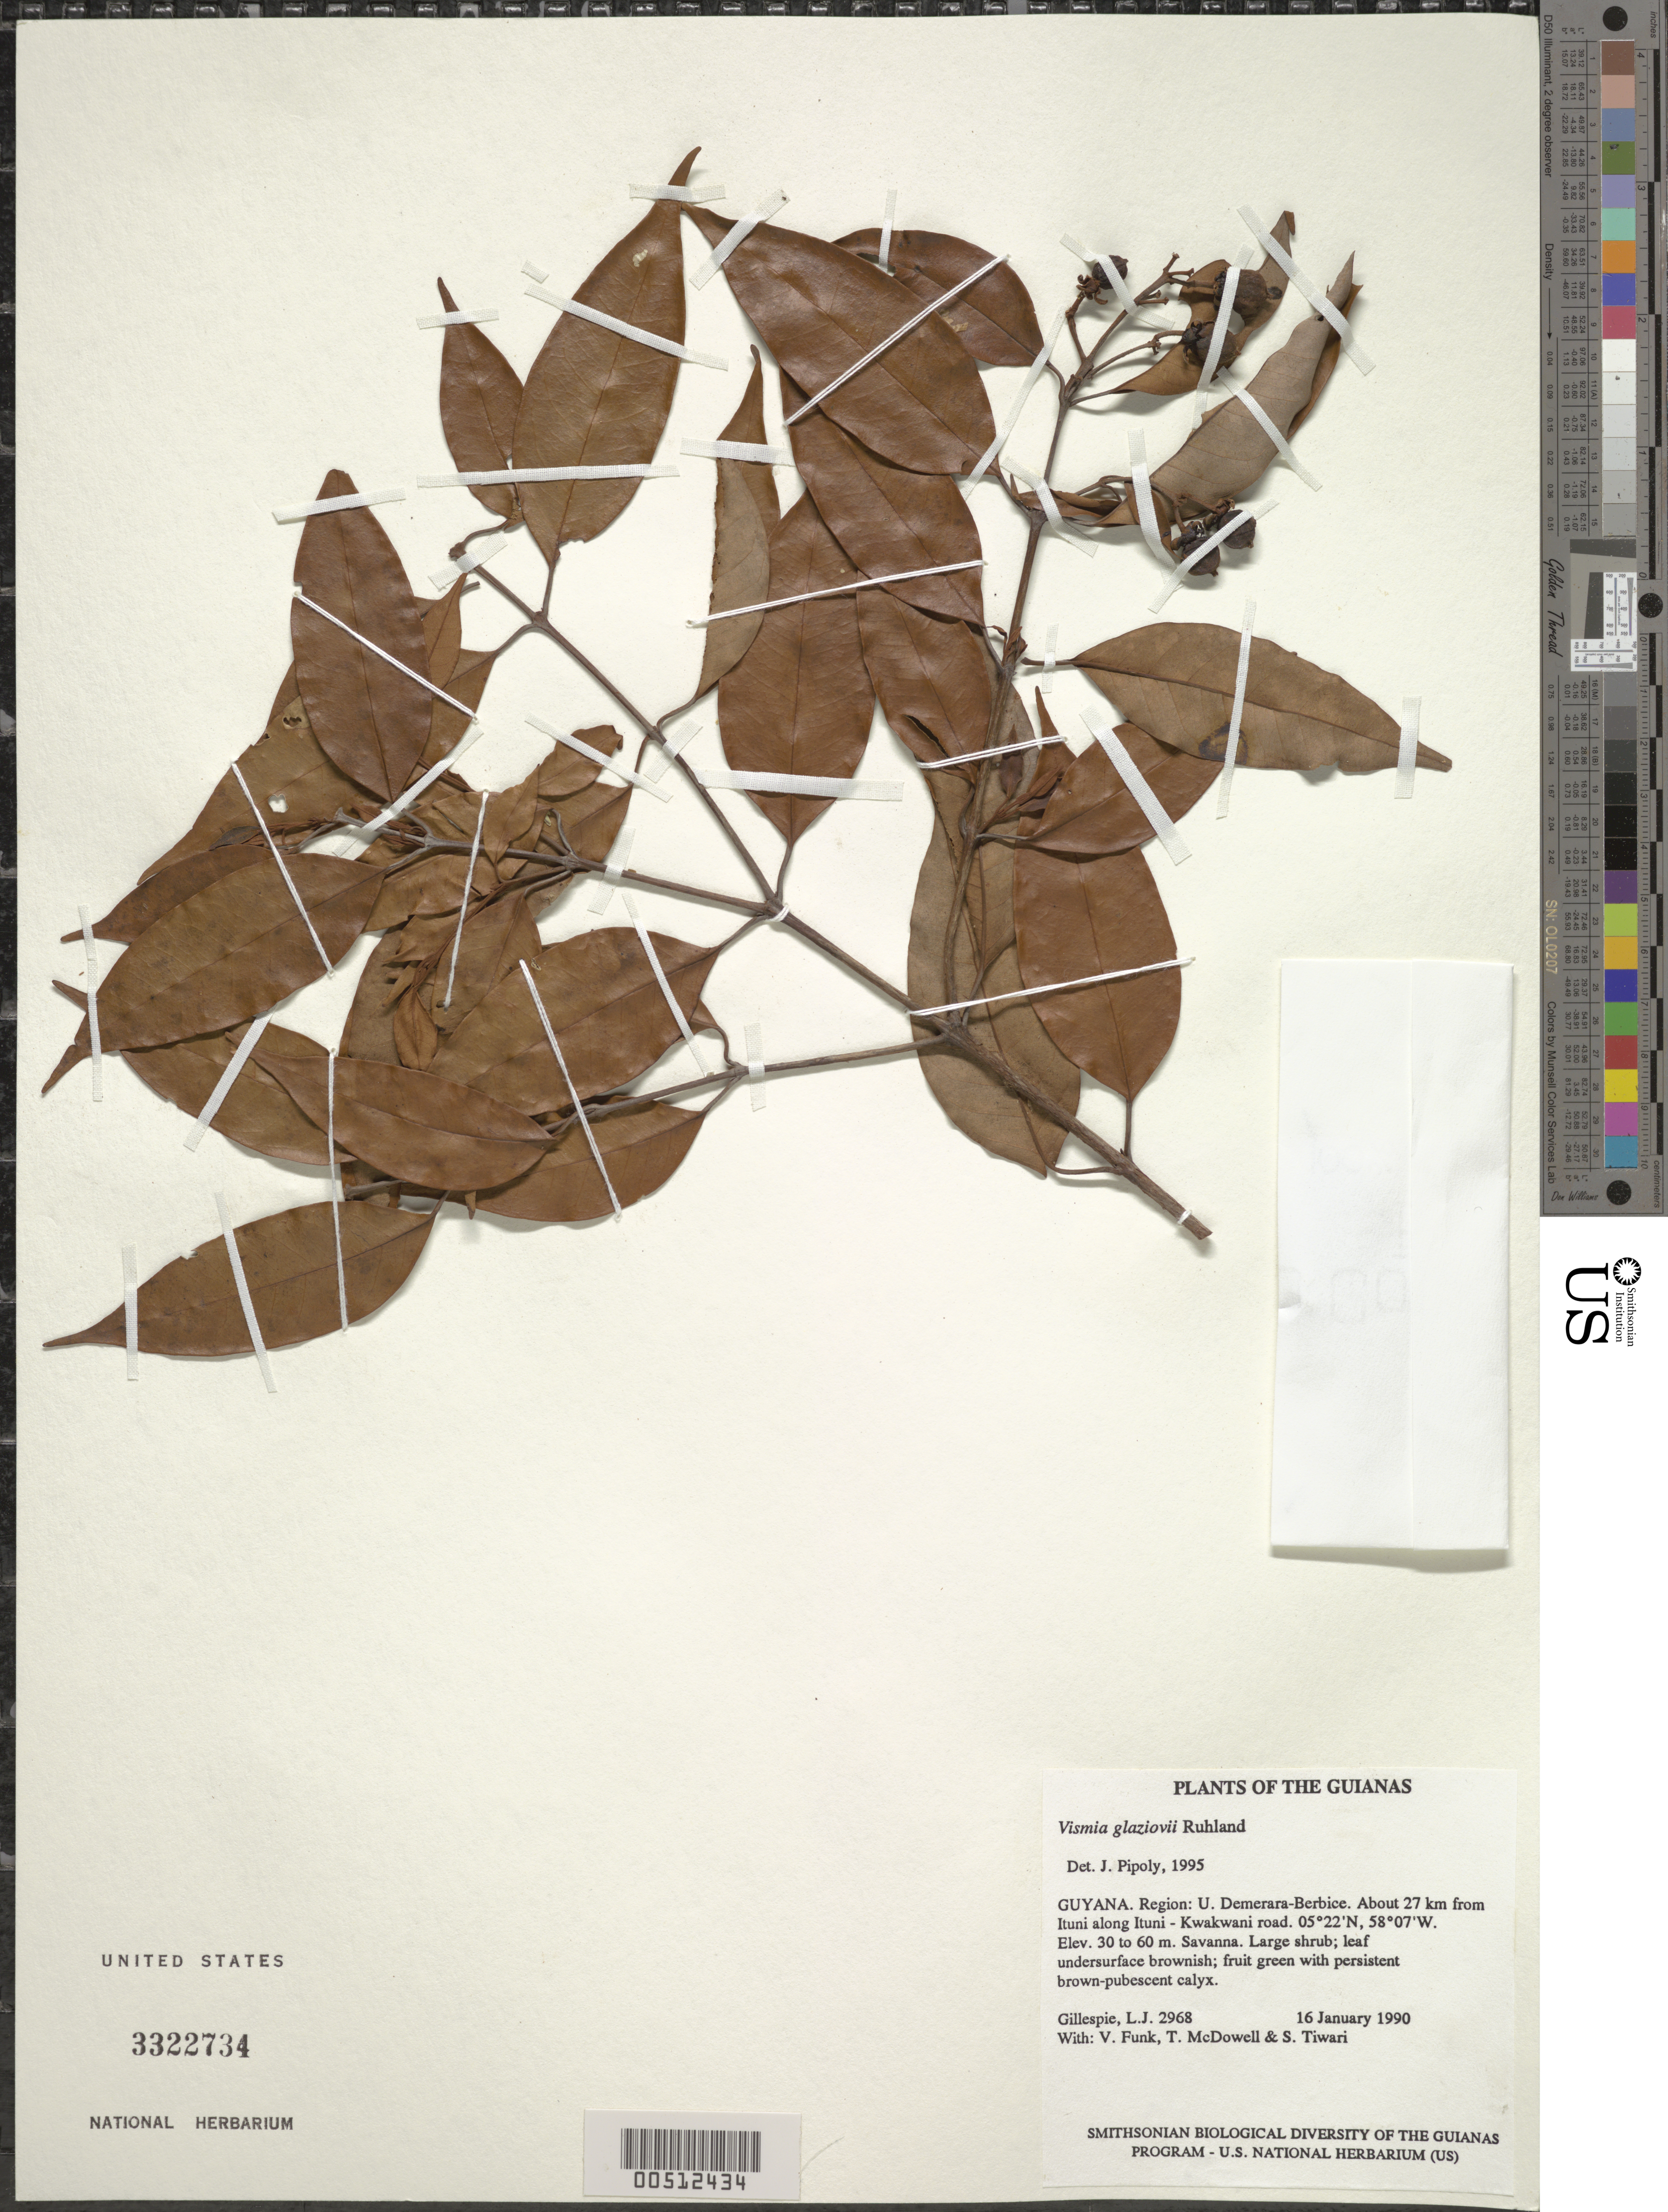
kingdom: Plantae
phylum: Tracheophyta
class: Magnoliopsida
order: Malpighiales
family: Hypericaceae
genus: Vismia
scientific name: Vismia glaziovii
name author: Ruhland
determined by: Pipoly, J. J., III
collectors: L. J. Gillespie, V. Funk, T. McDowell & S. Tiwari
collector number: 2968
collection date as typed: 16 January 1990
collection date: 1990-01-16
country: Guyana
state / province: U. Demerara-Berbice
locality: About 27 km from Ituni along Ituni - Kwakwani road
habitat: Savanna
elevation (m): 30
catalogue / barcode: US 3322734